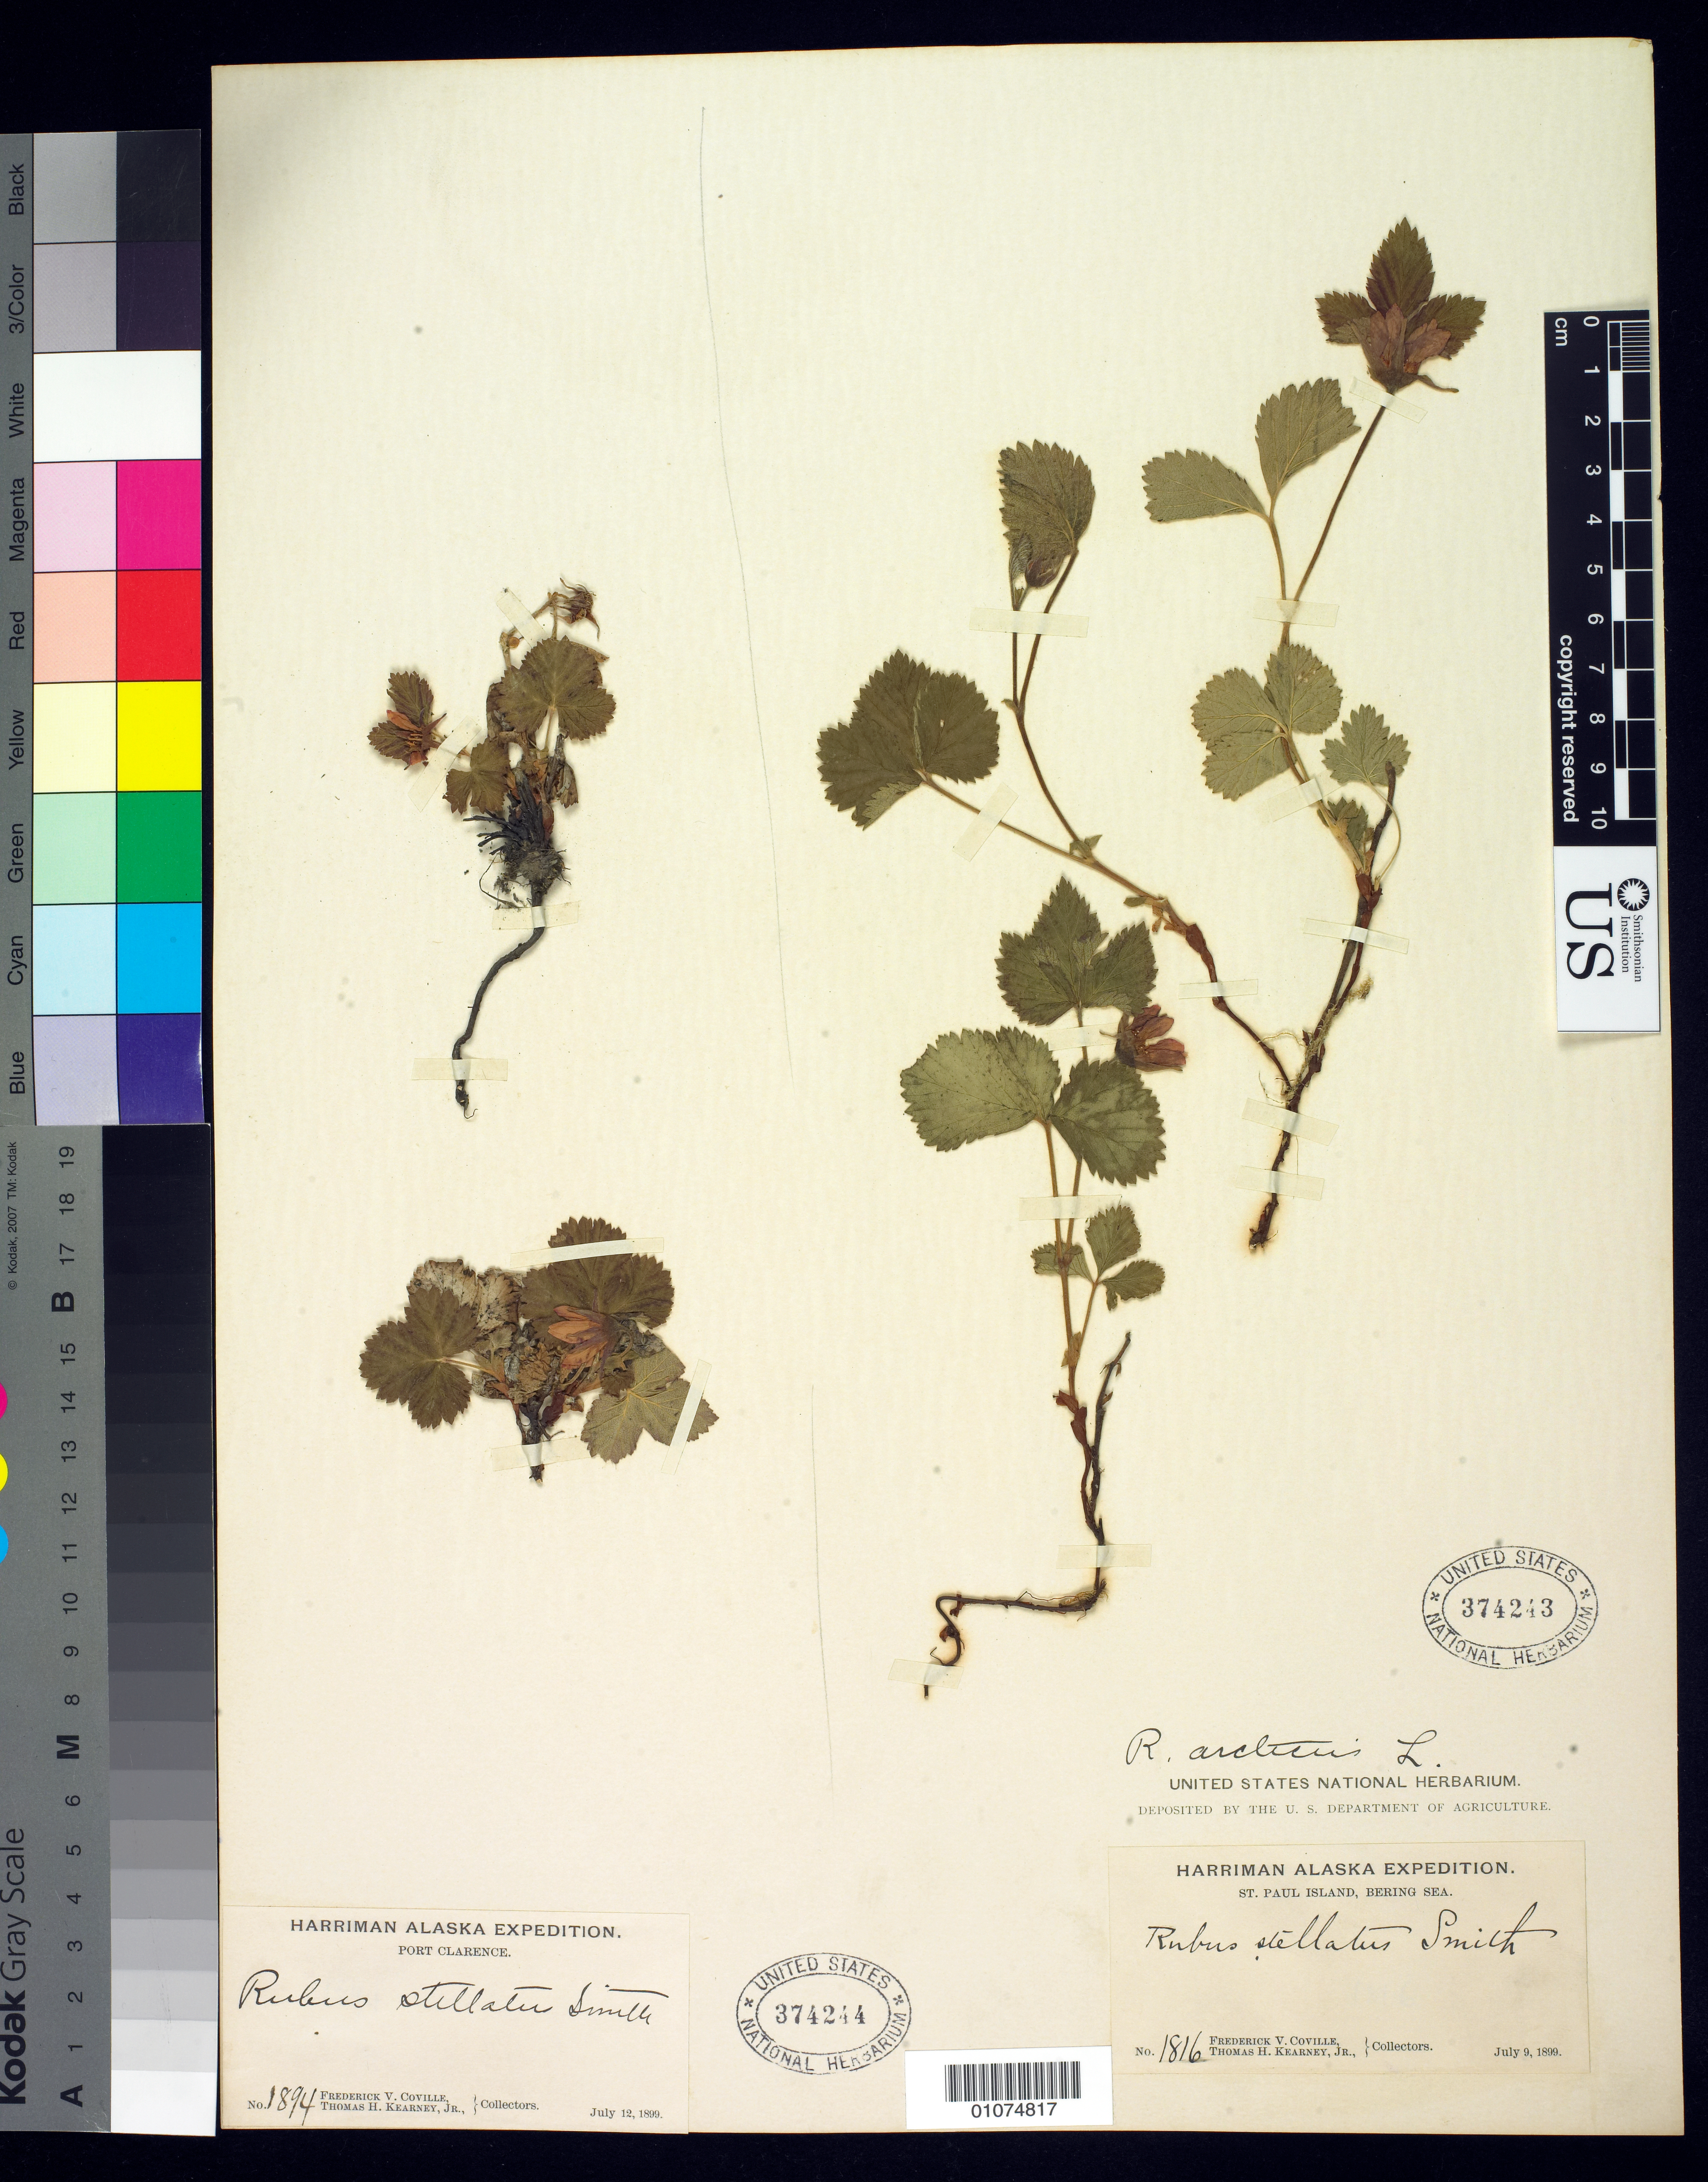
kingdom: Plantae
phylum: Tracheophyta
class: Magnoliopsida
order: Rosales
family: Rosaceae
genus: Rubus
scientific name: Rubus stellatus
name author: Sm.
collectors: F. V. Coville & T. H. Kearney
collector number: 1816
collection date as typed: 09 Jul 1899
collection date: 1899-07-09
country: United States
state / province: Alaska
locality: St. Paul Island, Bering Sea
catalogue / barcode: US 374243